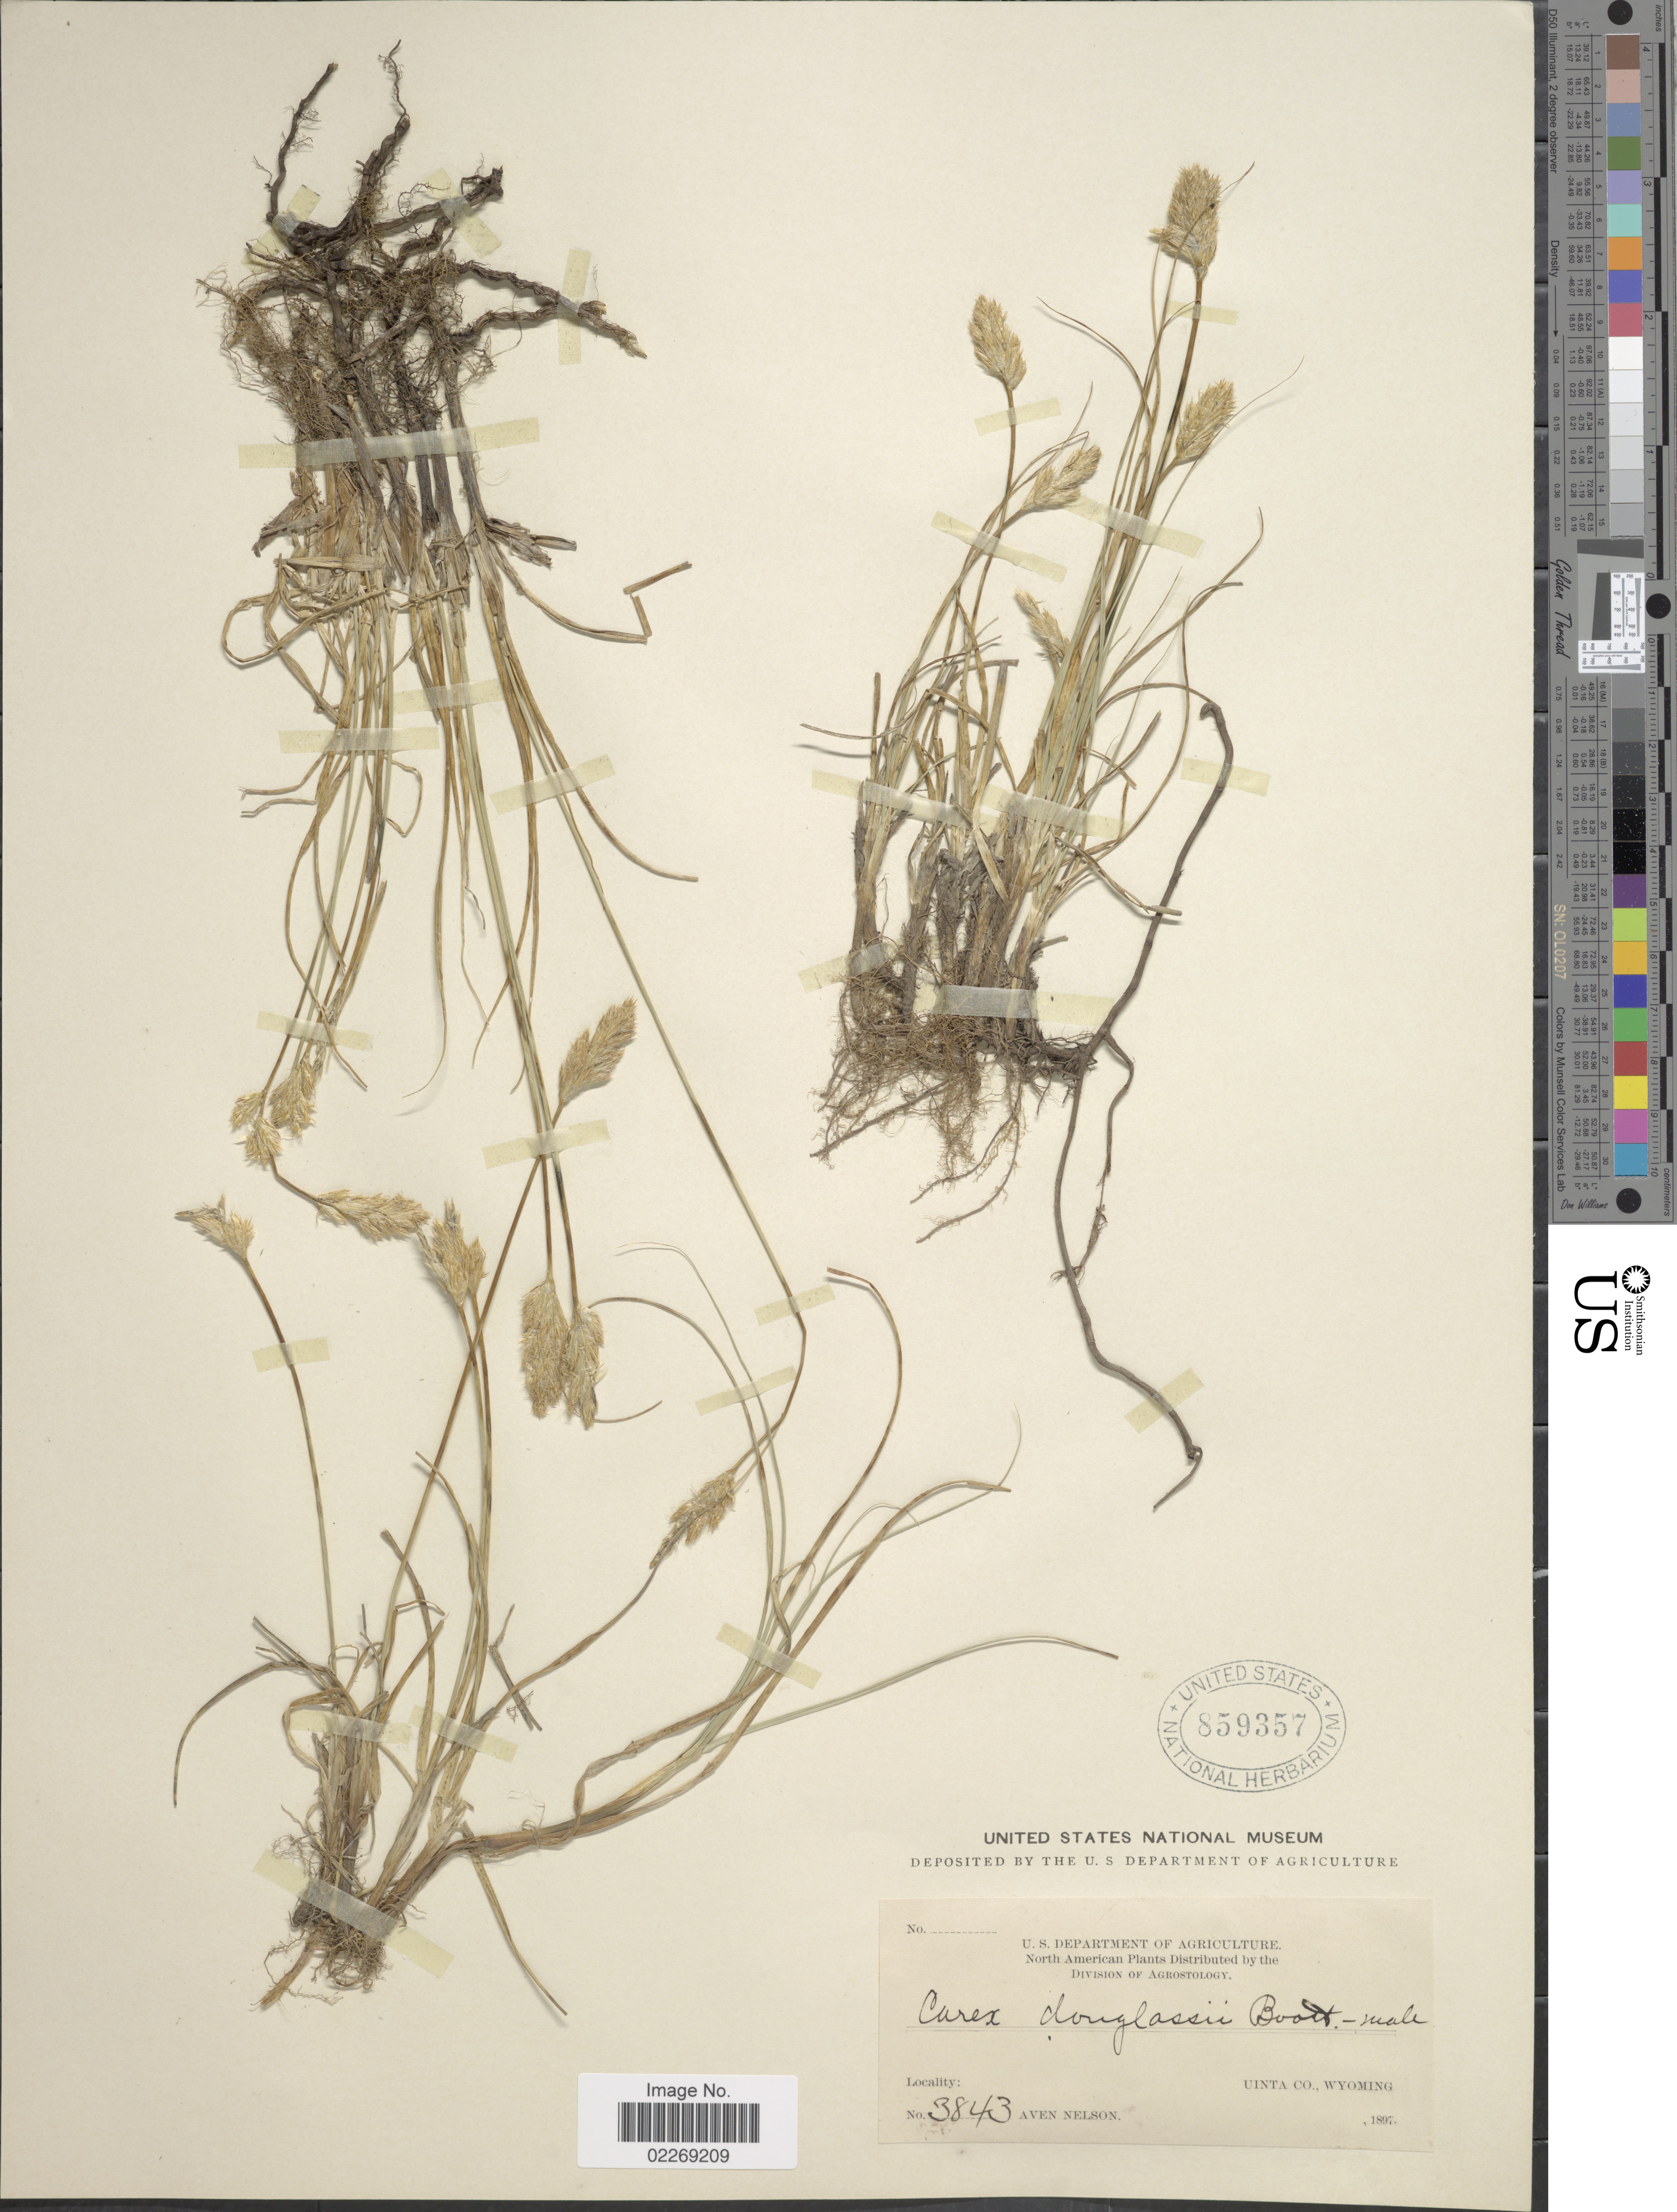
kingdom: Plantae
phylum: Tracheophyta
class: Liliopsida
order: Poales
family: Cyperaceae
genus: Carex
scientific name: Carex douglasii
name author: Boott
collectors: A. Nelson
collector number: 3843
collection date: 1897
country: United States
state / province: Wyoming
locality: Uinta Co.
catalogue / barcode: US 859357